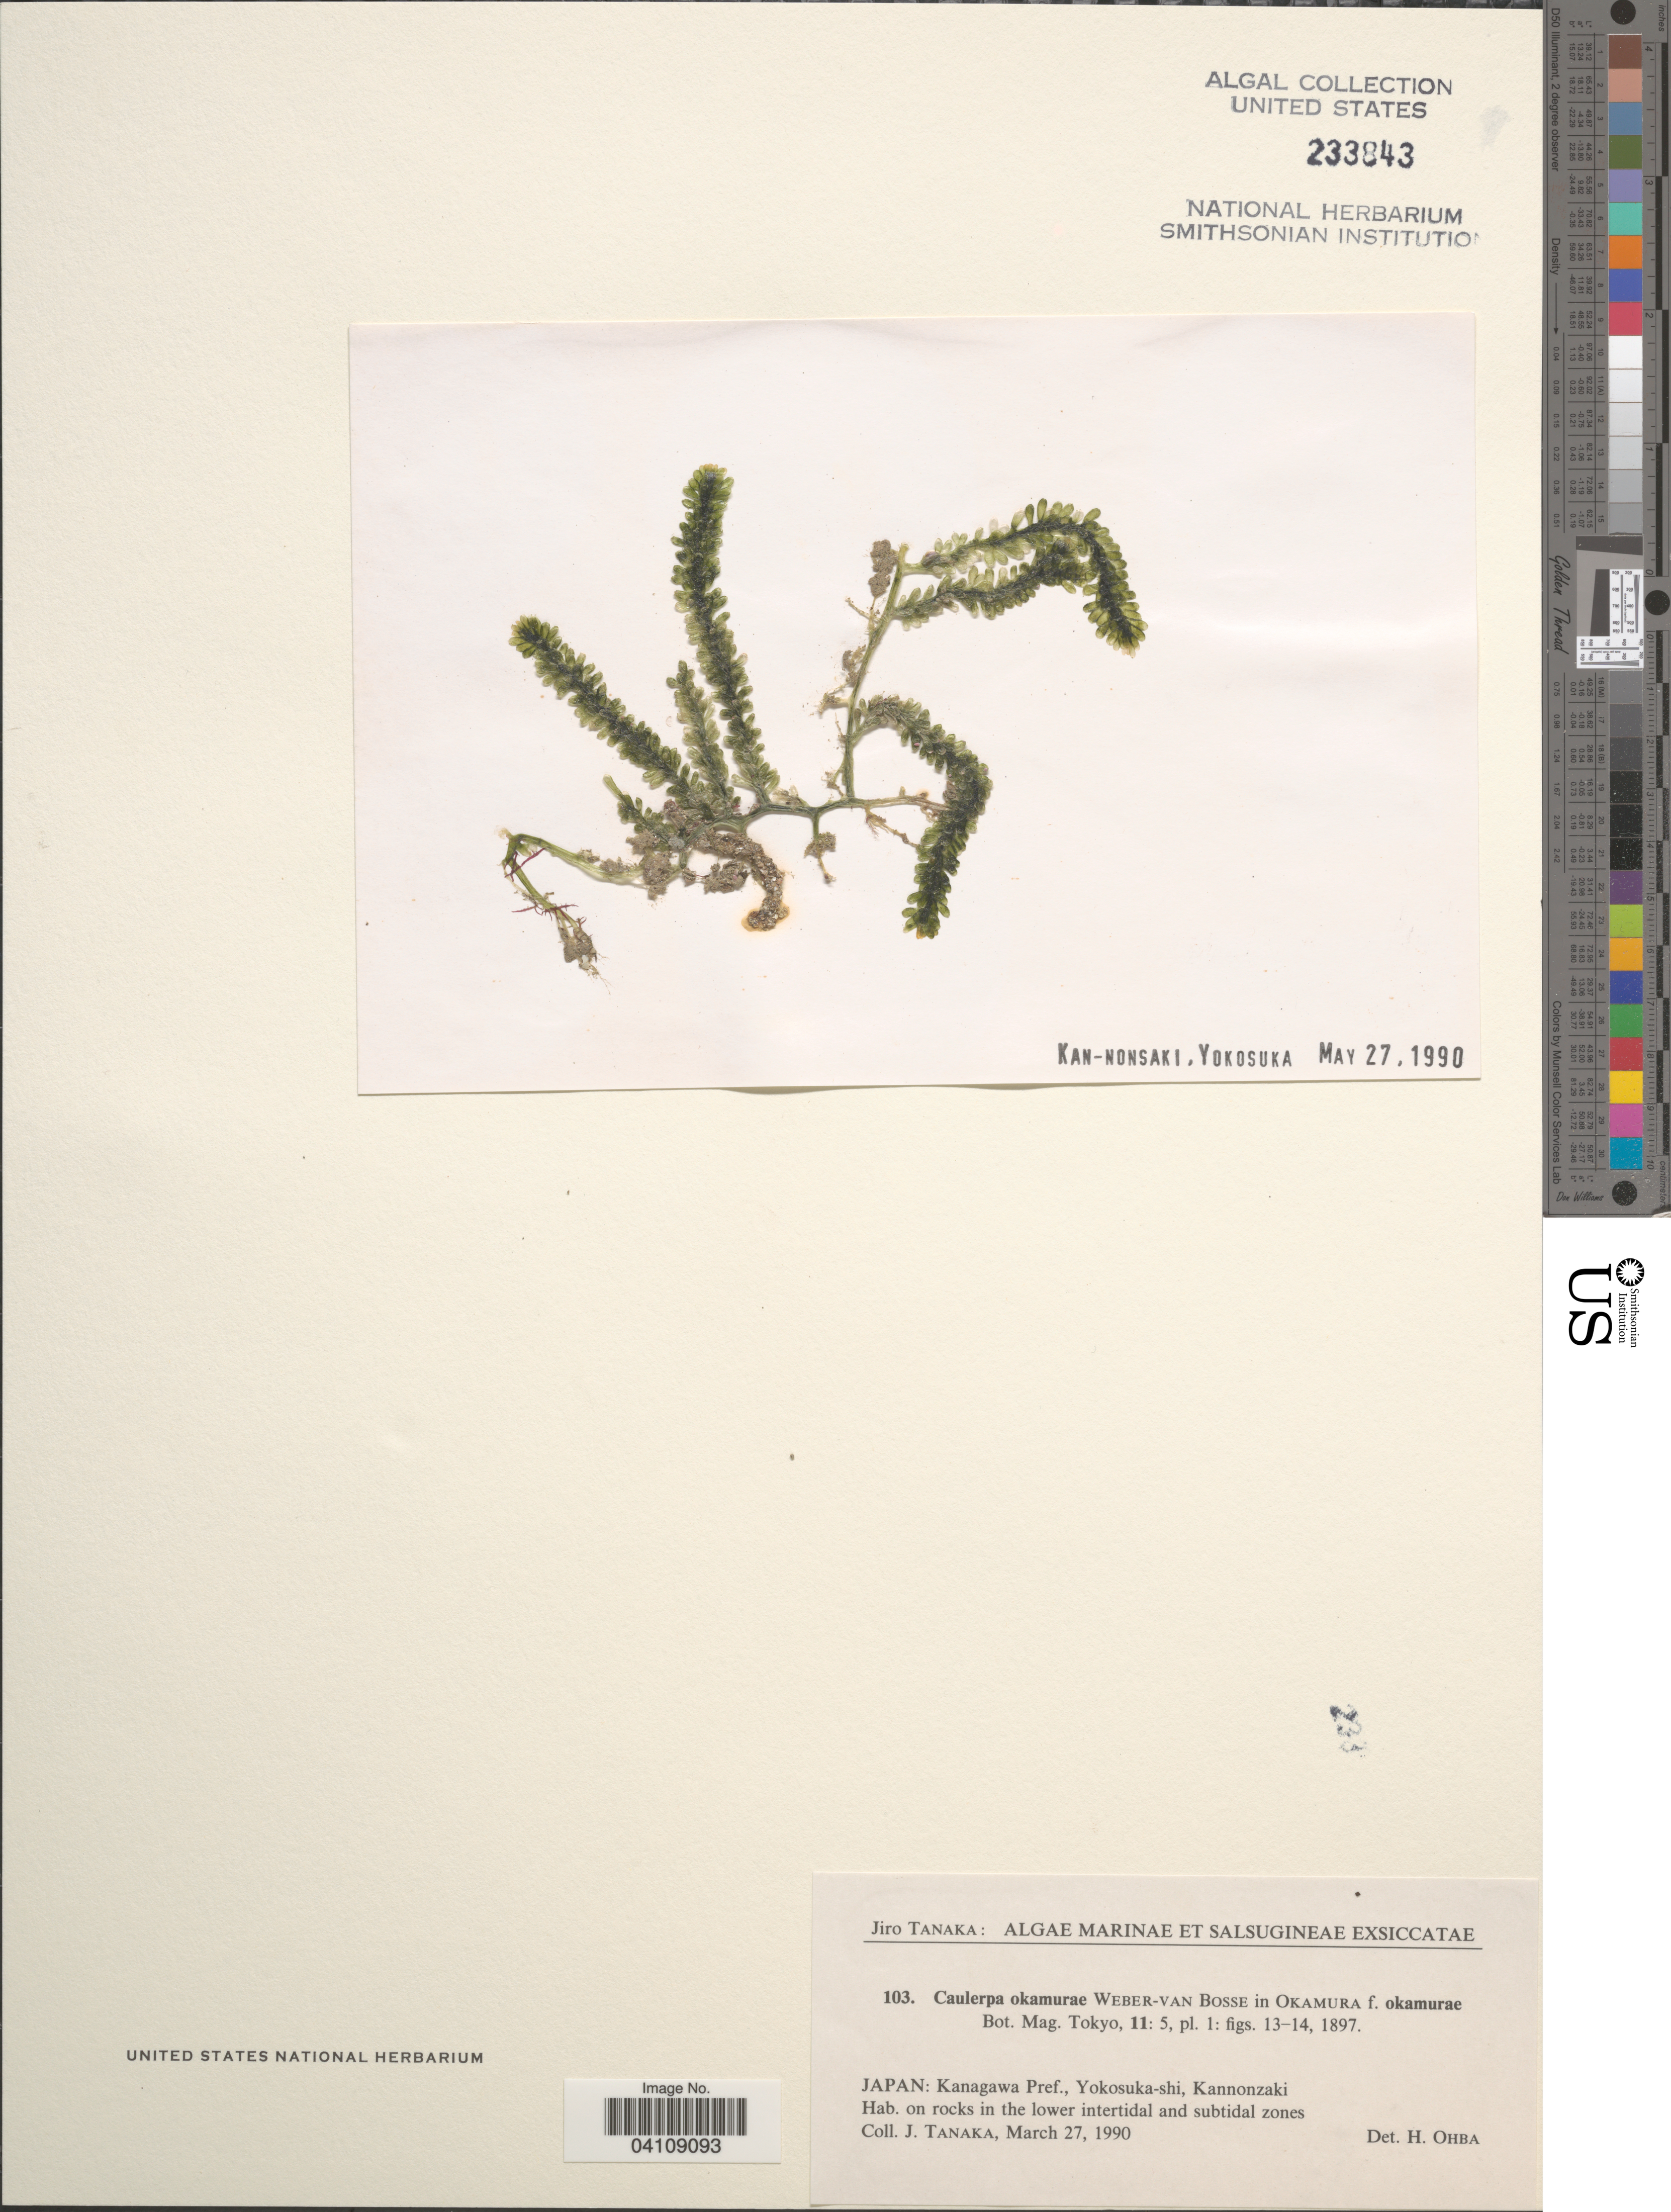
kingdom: Plantae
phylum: Chlorophyta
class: Ulvophyceae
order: Bryopsidales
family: Caulerpaceae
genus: Caulerpa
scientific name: Caulerpa okamurae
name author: Weber Bosse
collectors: J. Tanaka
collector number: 103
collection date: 1990-03-27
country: Japan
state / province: Kanagawa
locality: Kanagawa Pref., Yokosuka-shi, Kannonzaki.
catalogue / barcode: US 233843